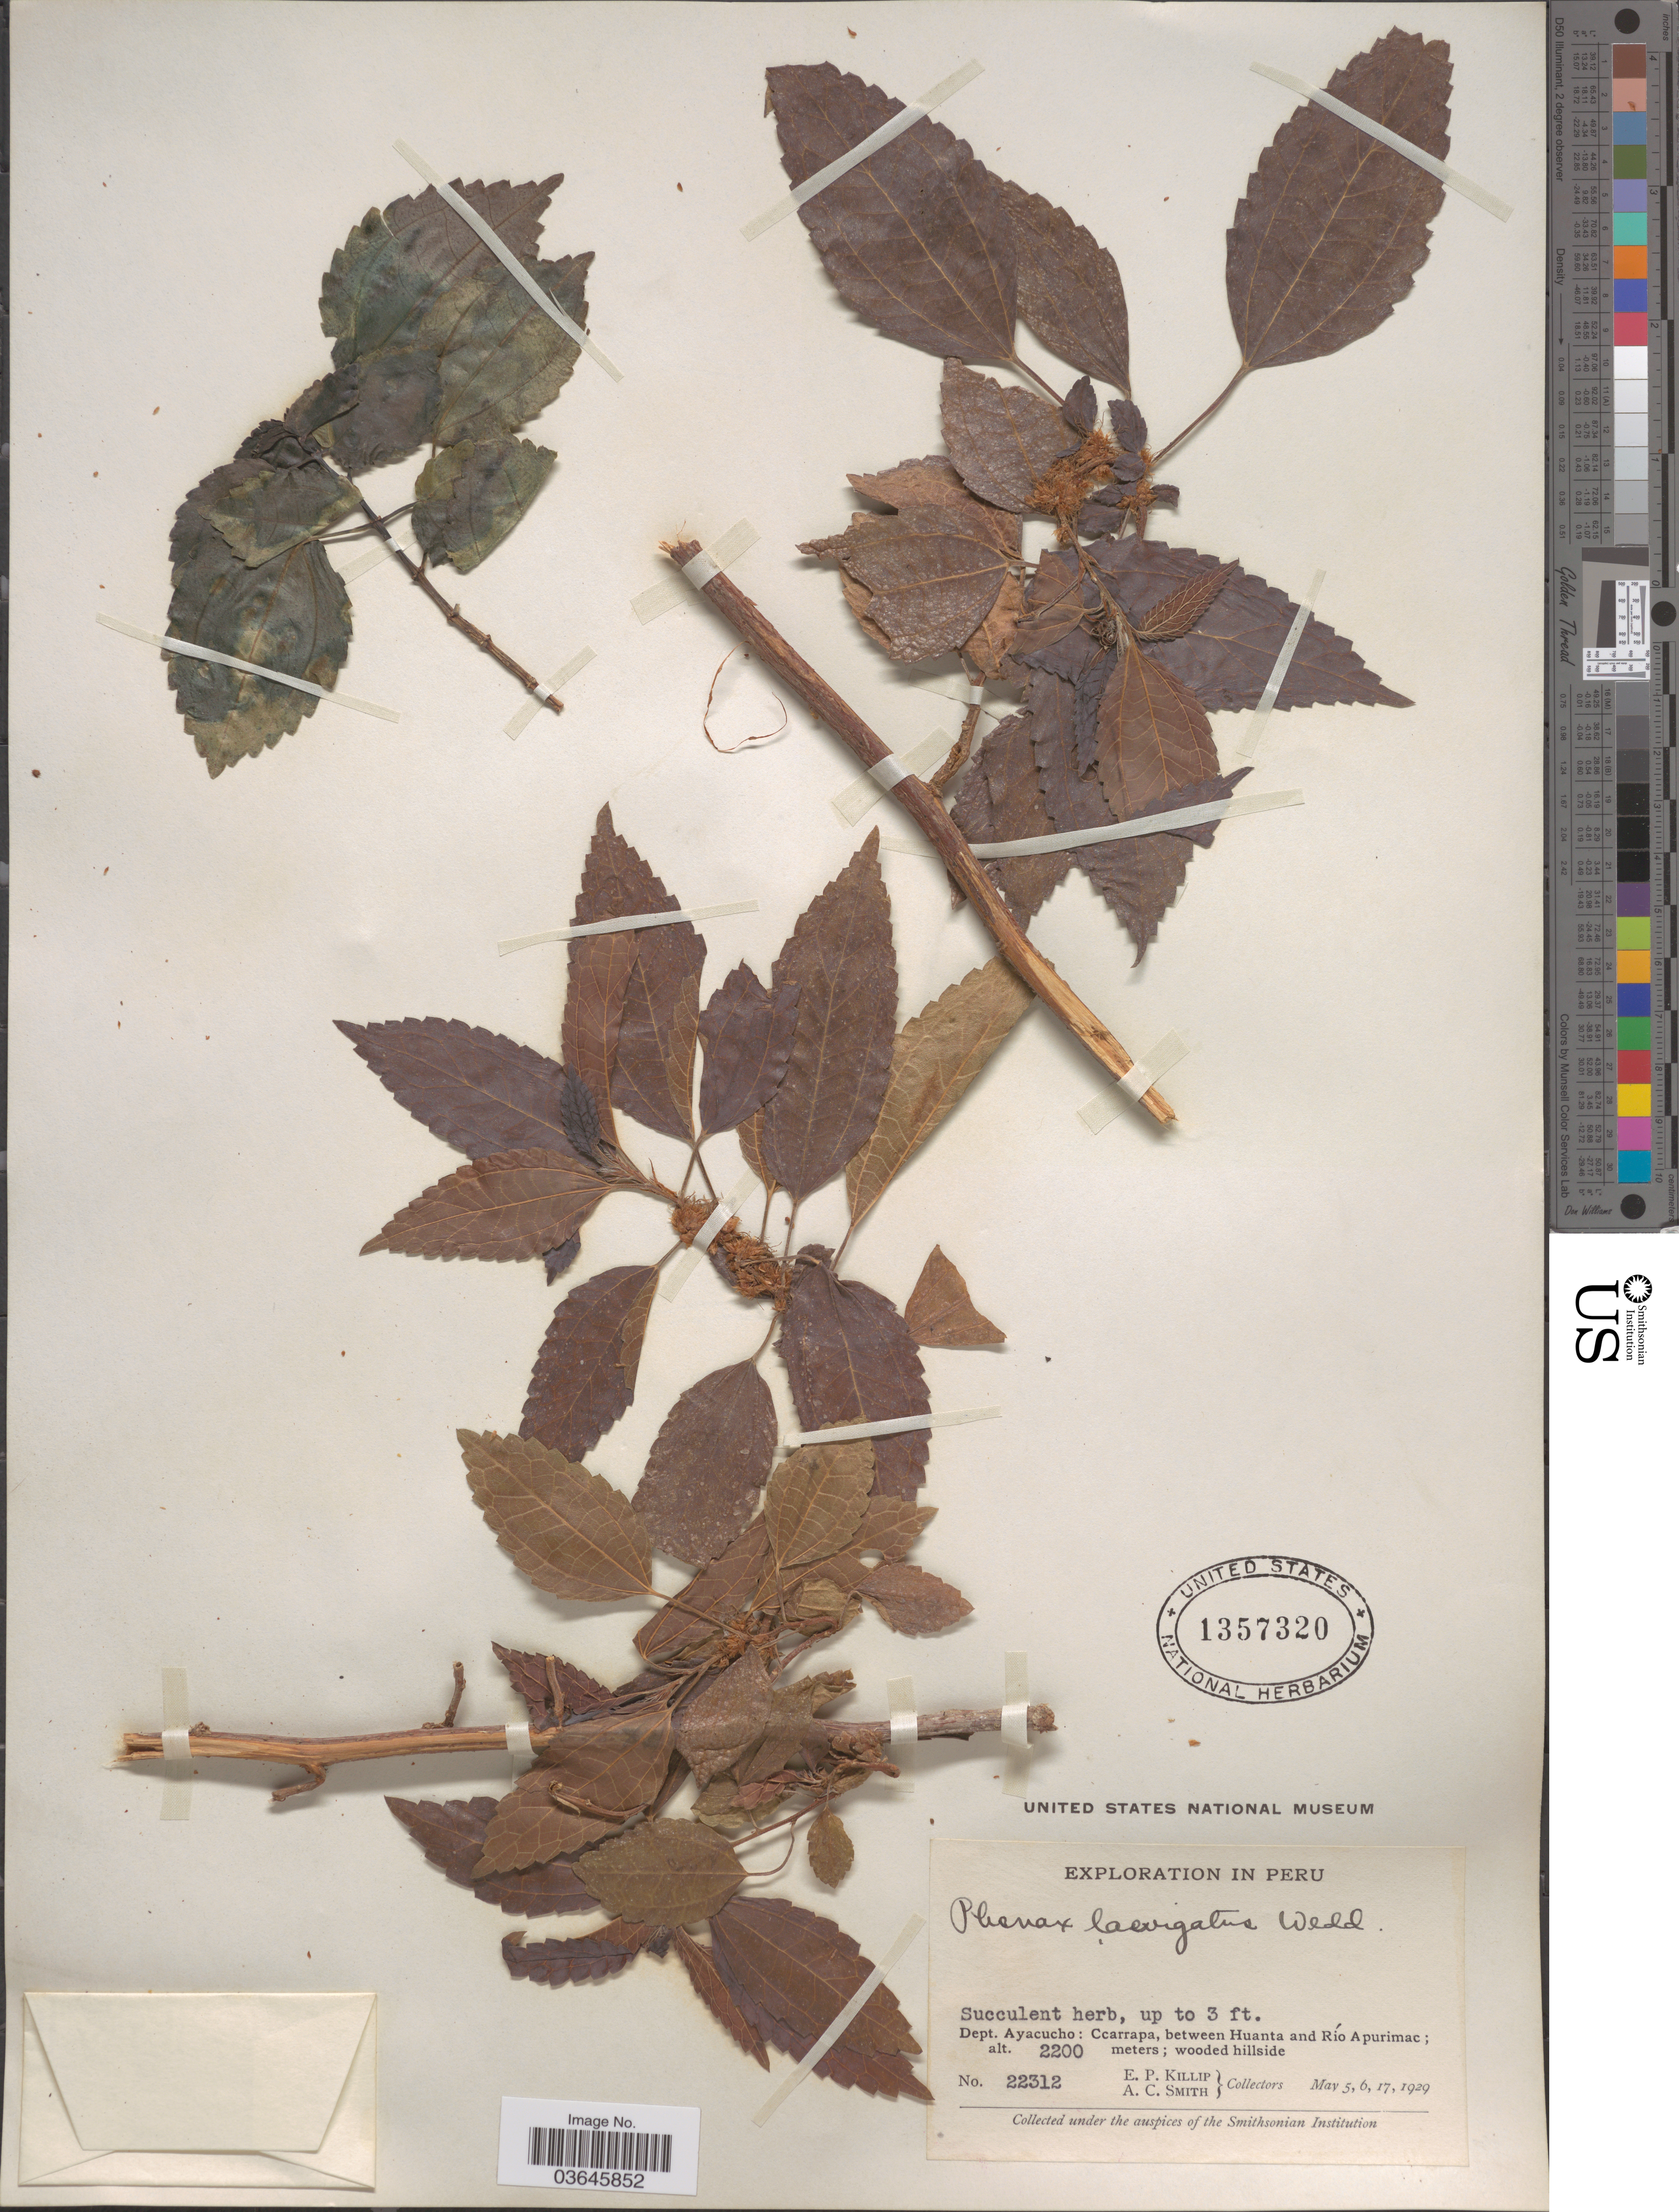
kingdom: Plantae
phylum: Tracheophyta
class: Magnoliopsida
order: Rosales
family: Urticaceae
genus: Phenax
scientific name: Phenax laevigatus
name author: Wedd.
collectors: E. P. Killip & A. C. Smith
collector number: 22312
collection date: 1929-05-05/1929-05-17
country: Peru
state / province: Ayacucho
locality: Dept. Ayacucho: Ccarrapa, between Huanta and Río Apurimac.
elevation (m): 2200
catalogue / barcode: US 1357320